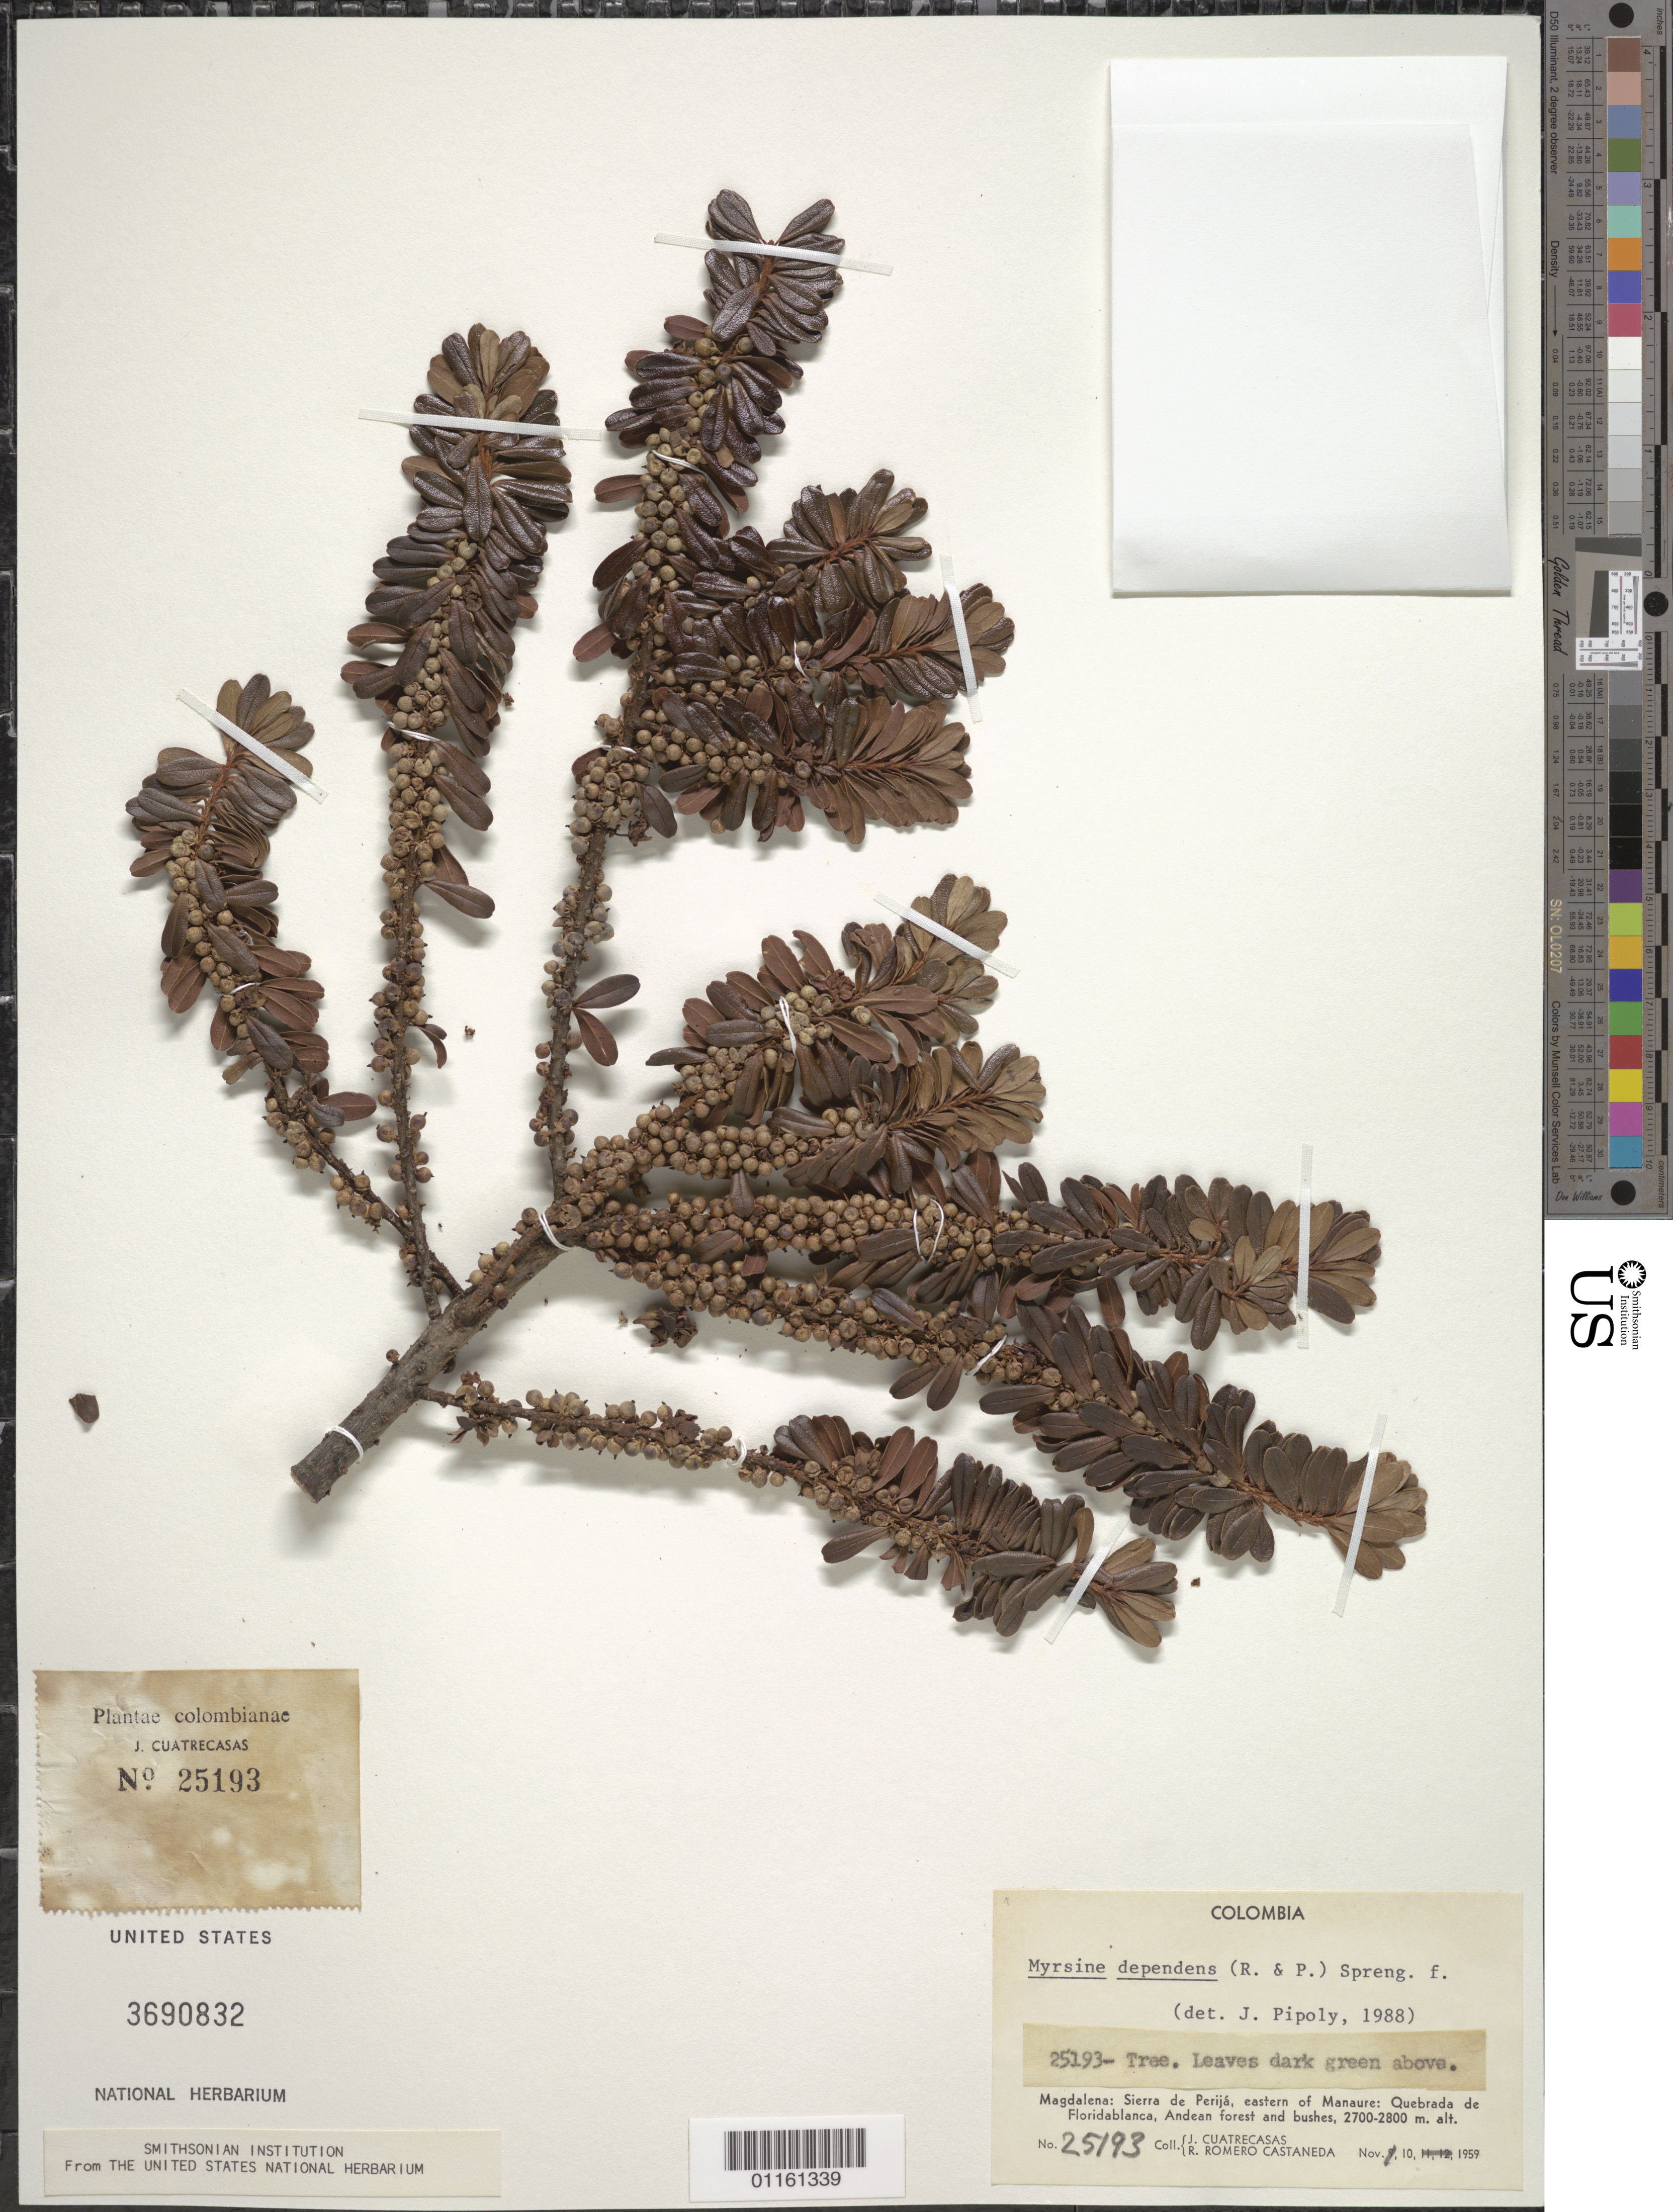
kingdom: Plantae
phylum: Tracheophyta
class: Magnoliopsida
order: Ericales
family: Primulaceae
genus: Myrsine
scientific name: Myrsine dependens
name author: (Ruiz & Pav.) Spreng.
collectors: J. Cuatrecasas & R. Romero Castañeda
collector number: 25193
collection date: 1959-11-10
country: Colombia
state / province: Magdalena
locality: Sierra de Perija, eastern of Manaure: Quebrada de Floridablanca, Andean forest and bushes.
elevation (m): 2700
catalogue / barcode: US 3690832